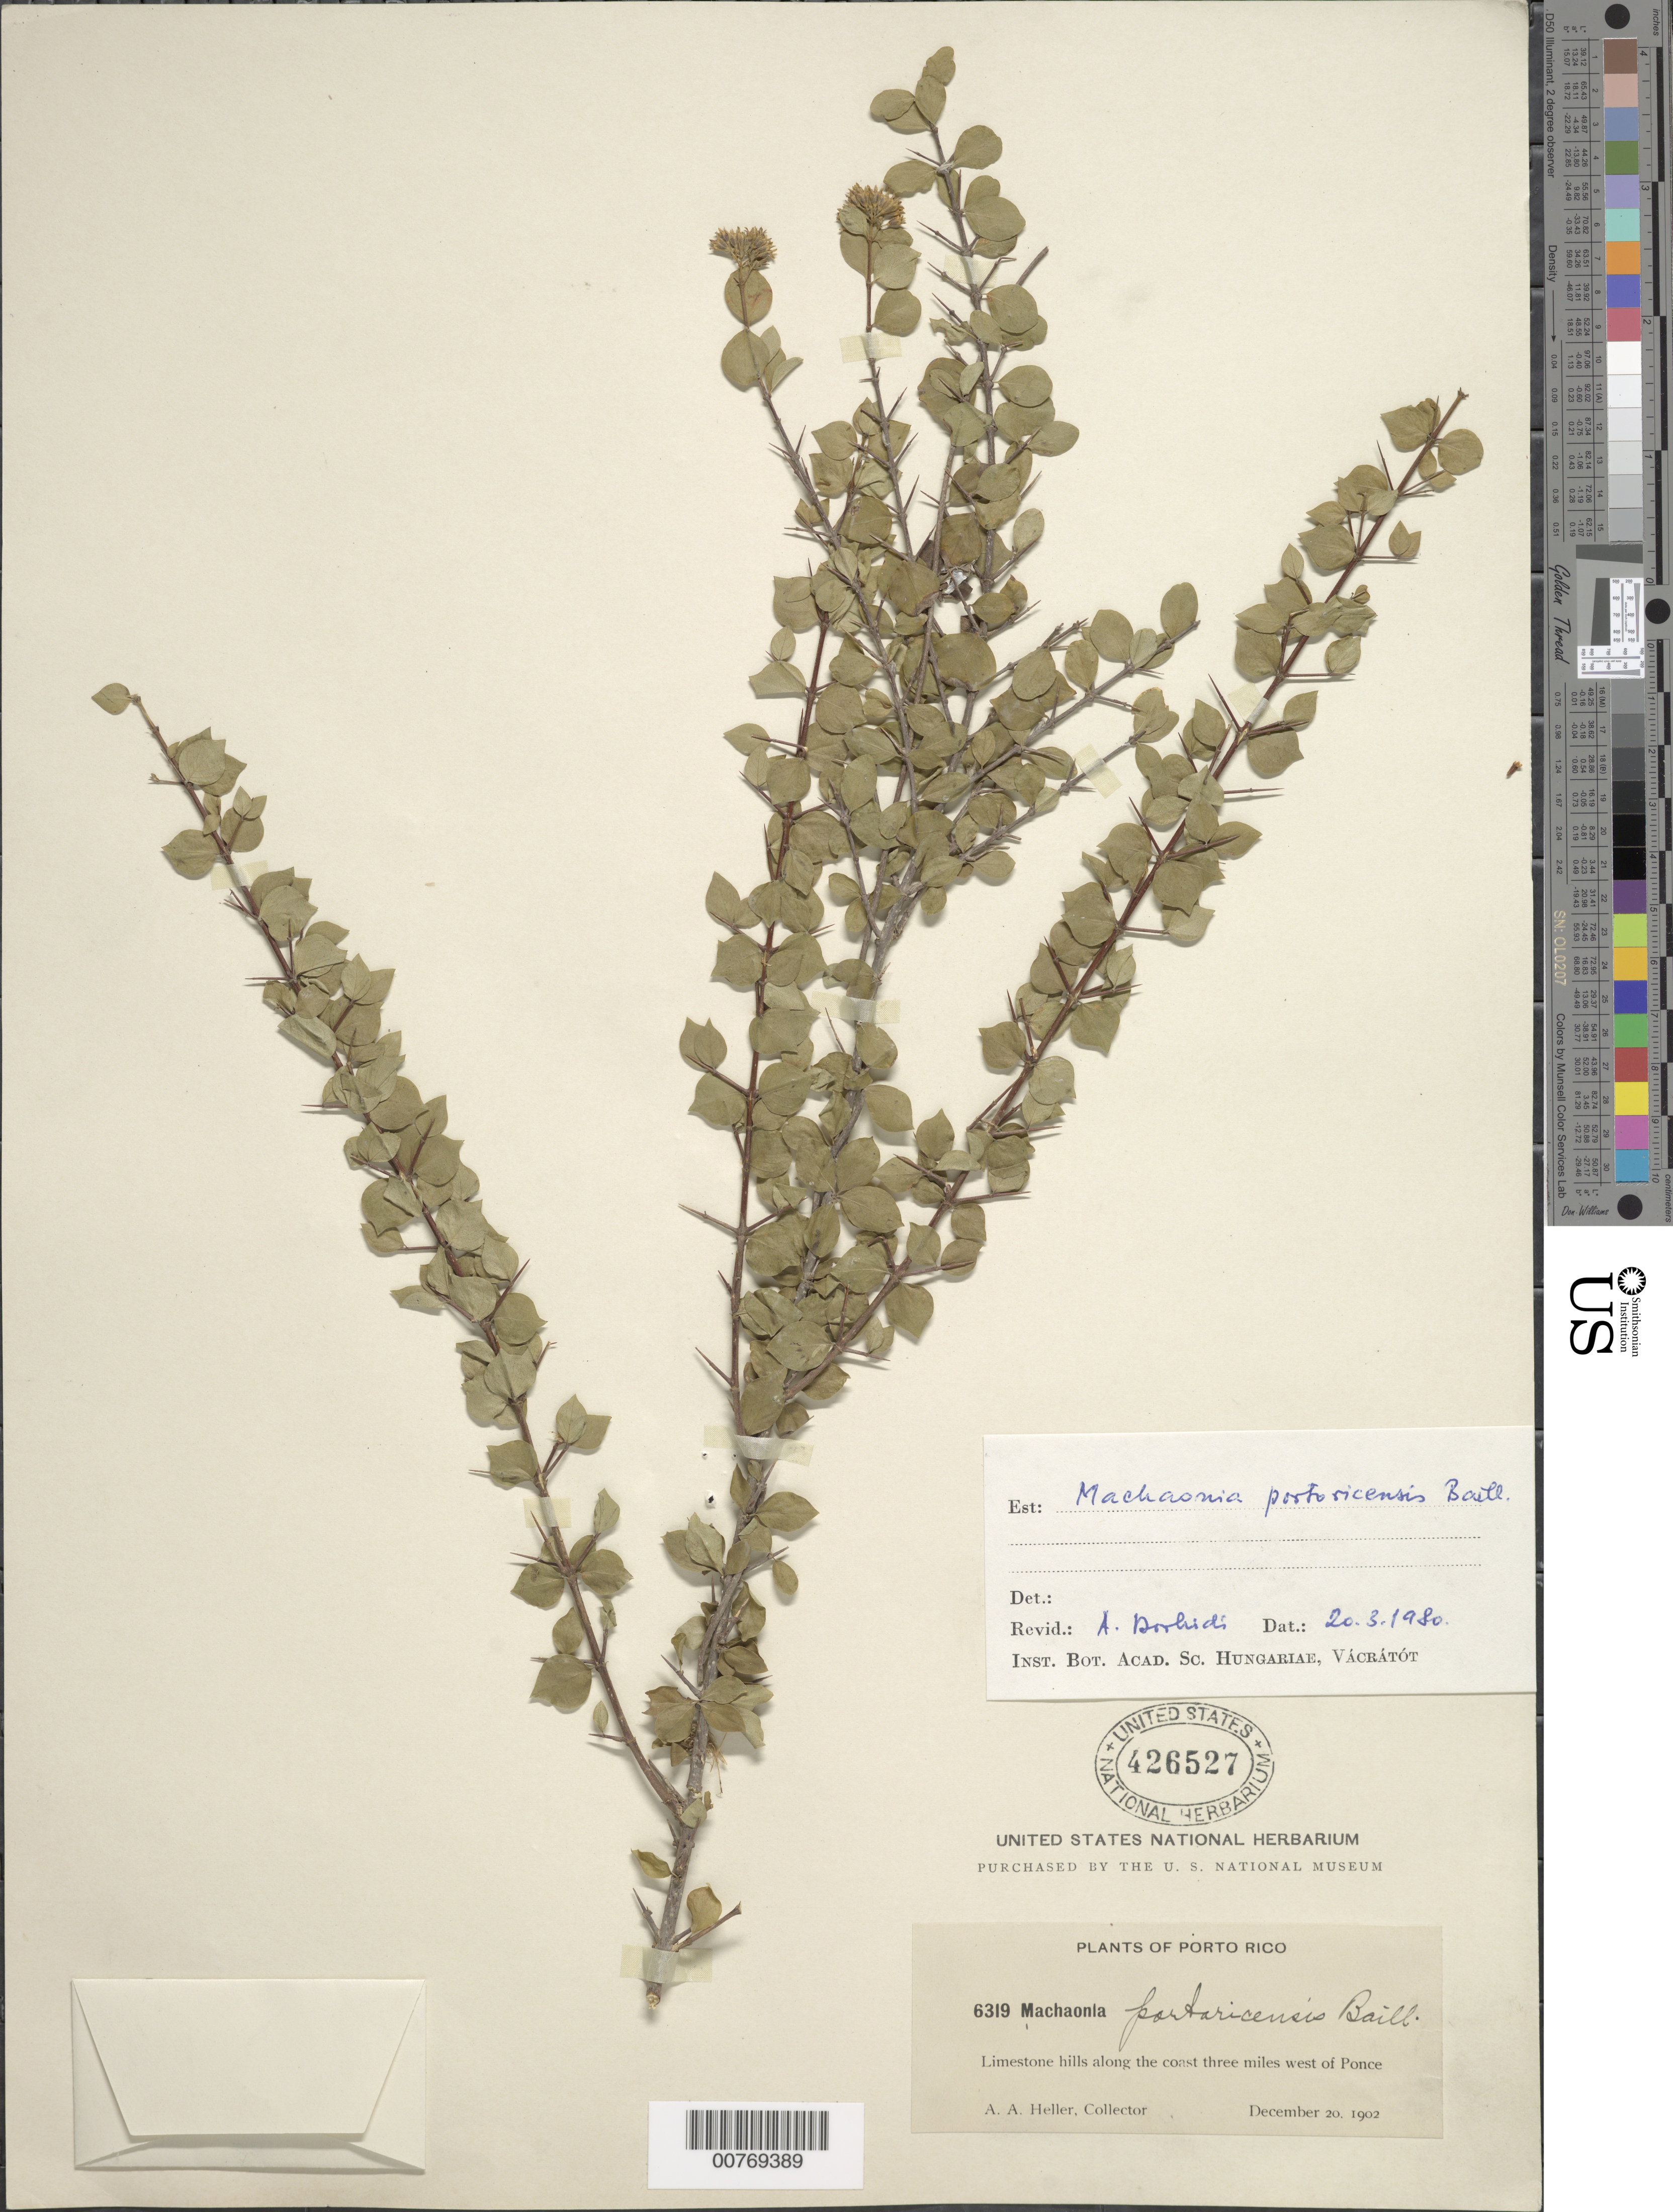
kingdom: Plantae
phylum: Tracheophyta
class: Magnoliopsida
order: Gentianales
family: Rubiaceae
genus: Machaonia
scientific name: Machaonia portoricensis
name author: Baill.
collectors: A. A. Heller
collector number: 6319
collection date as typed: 20 Dec 1902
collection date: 1902-12-20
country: Puerto Rico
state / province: Ponce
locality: Limestone hills along the coast, 3 mi west of Ponce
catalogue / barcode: US 426527